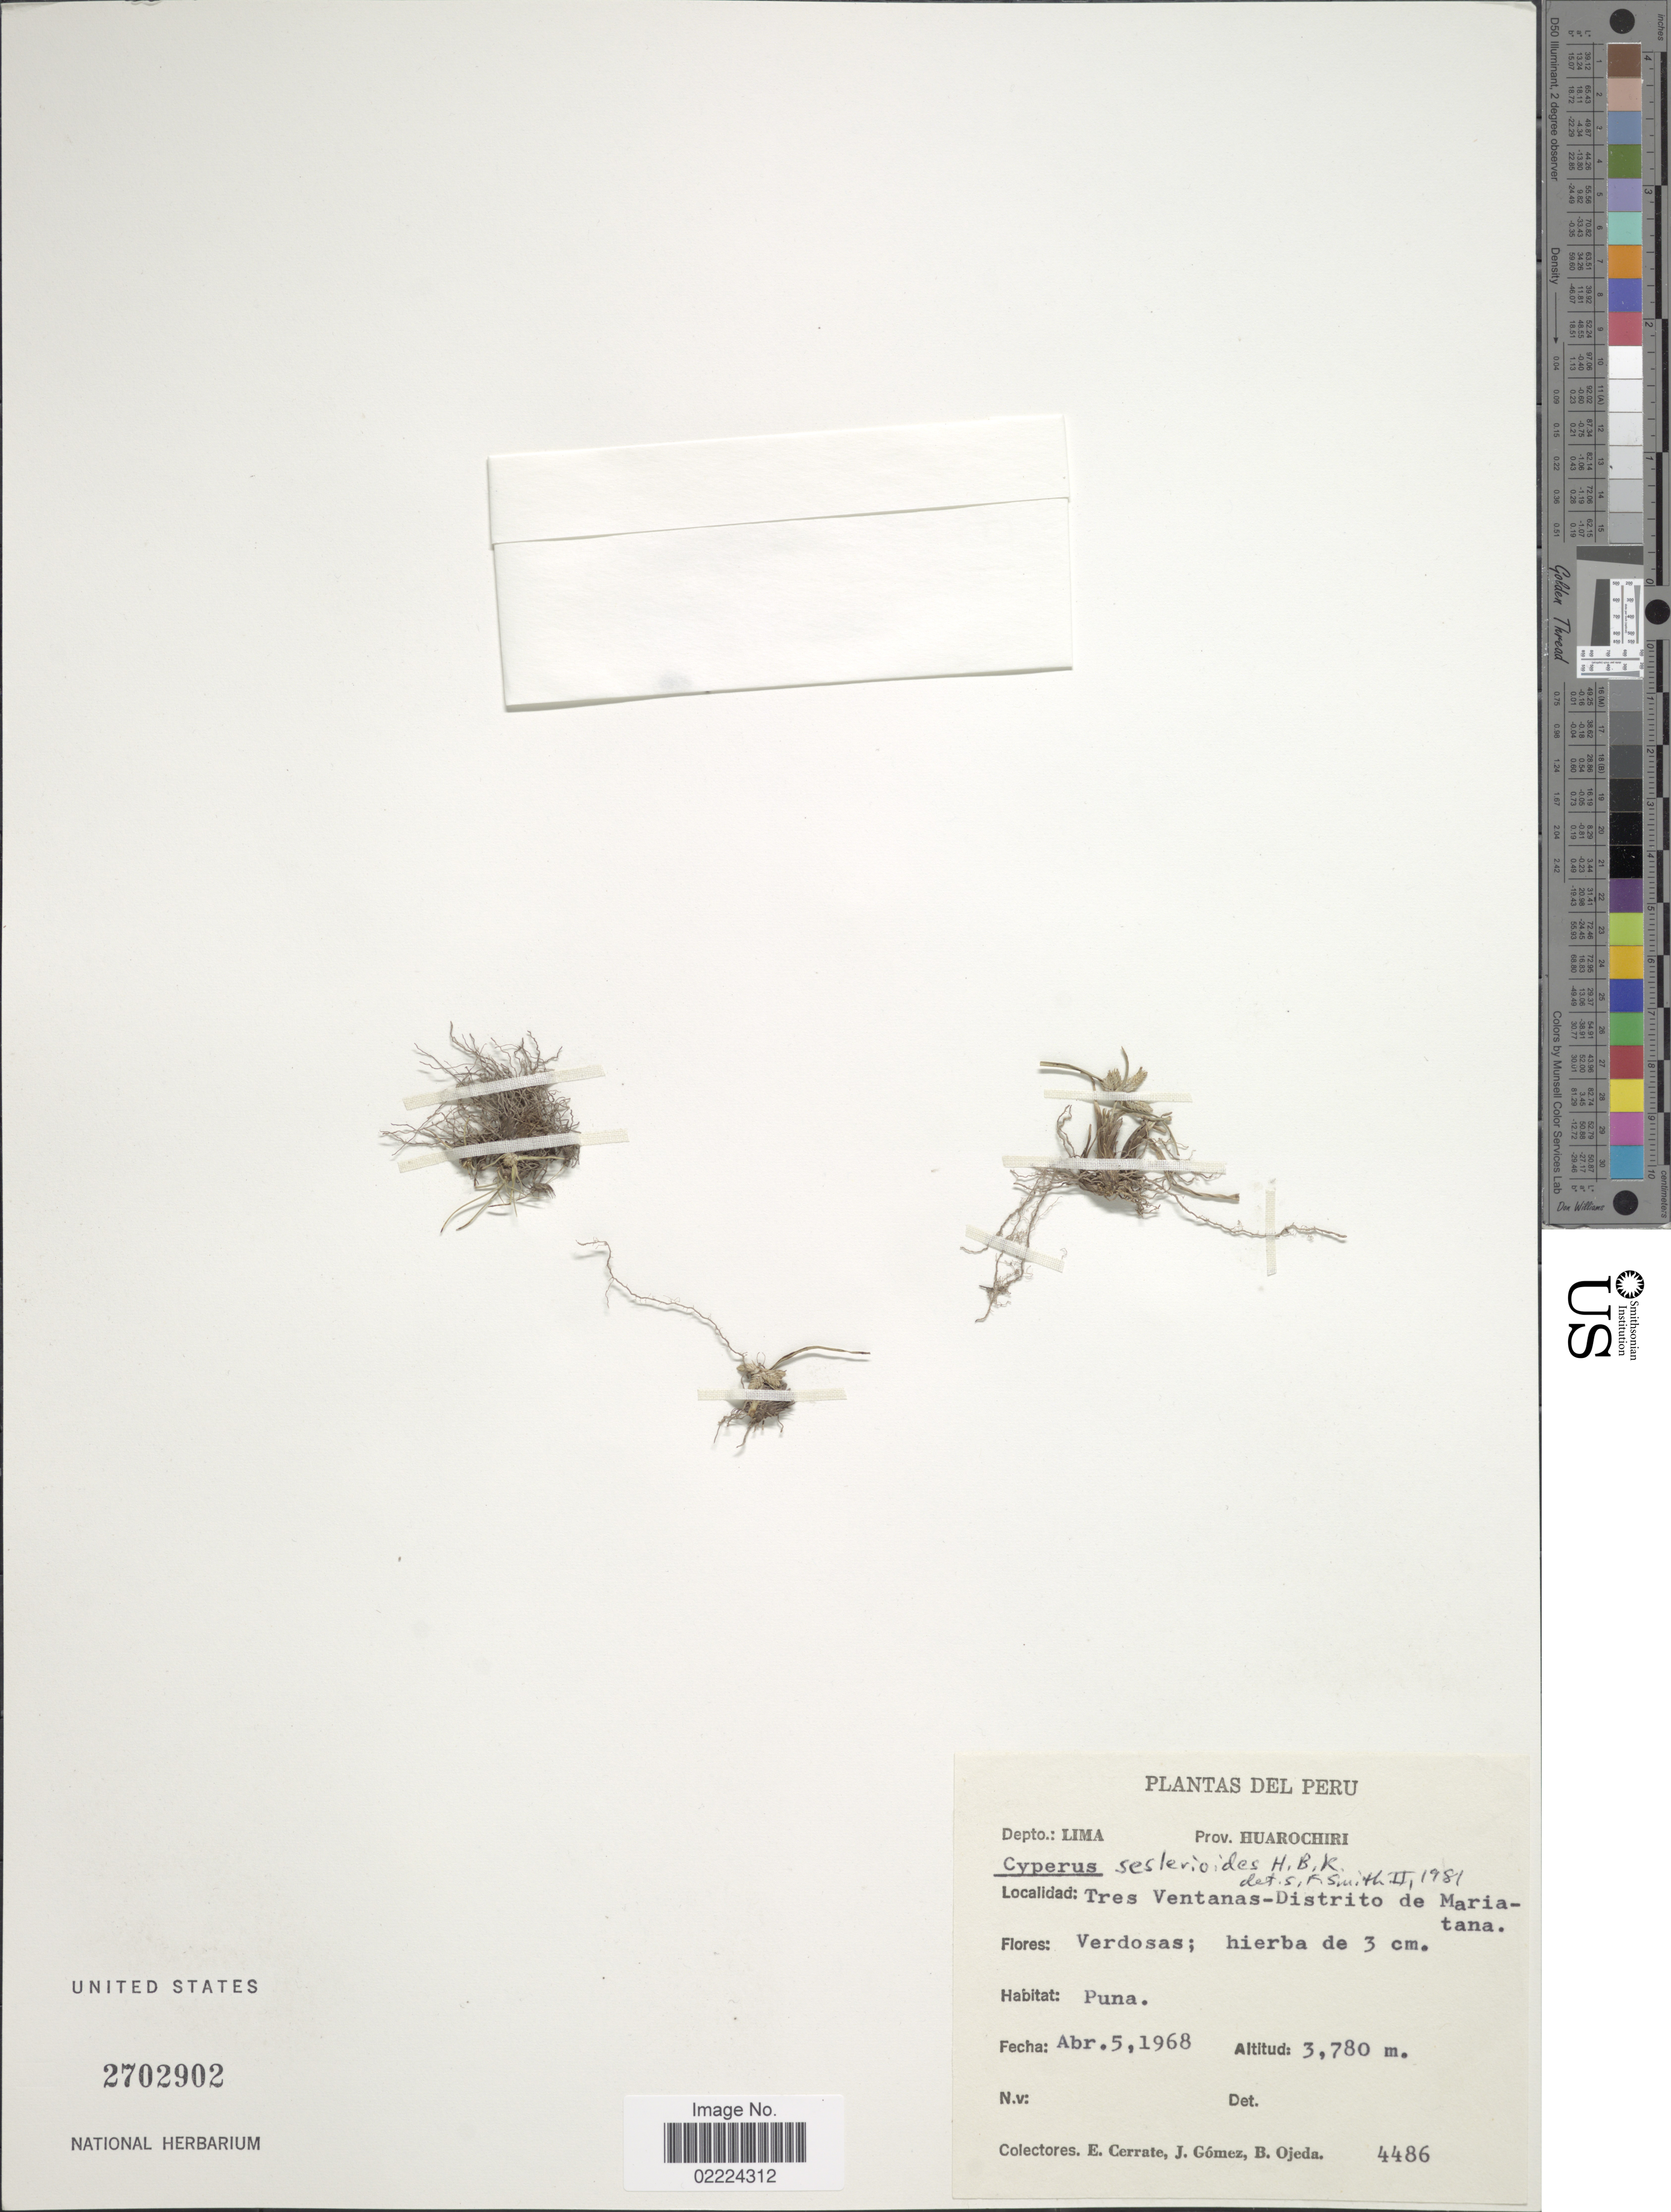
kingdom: Plantae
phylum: Tracheophyta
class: Liliopsida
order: Poales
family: Cyperaceae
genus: Cyperus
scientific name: Cyperus seslerioides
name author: Kunth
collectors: E. Cerrate, J. Gómez & B. Ojeda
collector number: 4486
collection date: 1968-04-05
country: Peru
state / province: Lima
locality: Prov. Huarochiri, Tres Ventanas-Distrito de Mariatana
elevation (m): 3780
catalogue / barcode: US 2702902